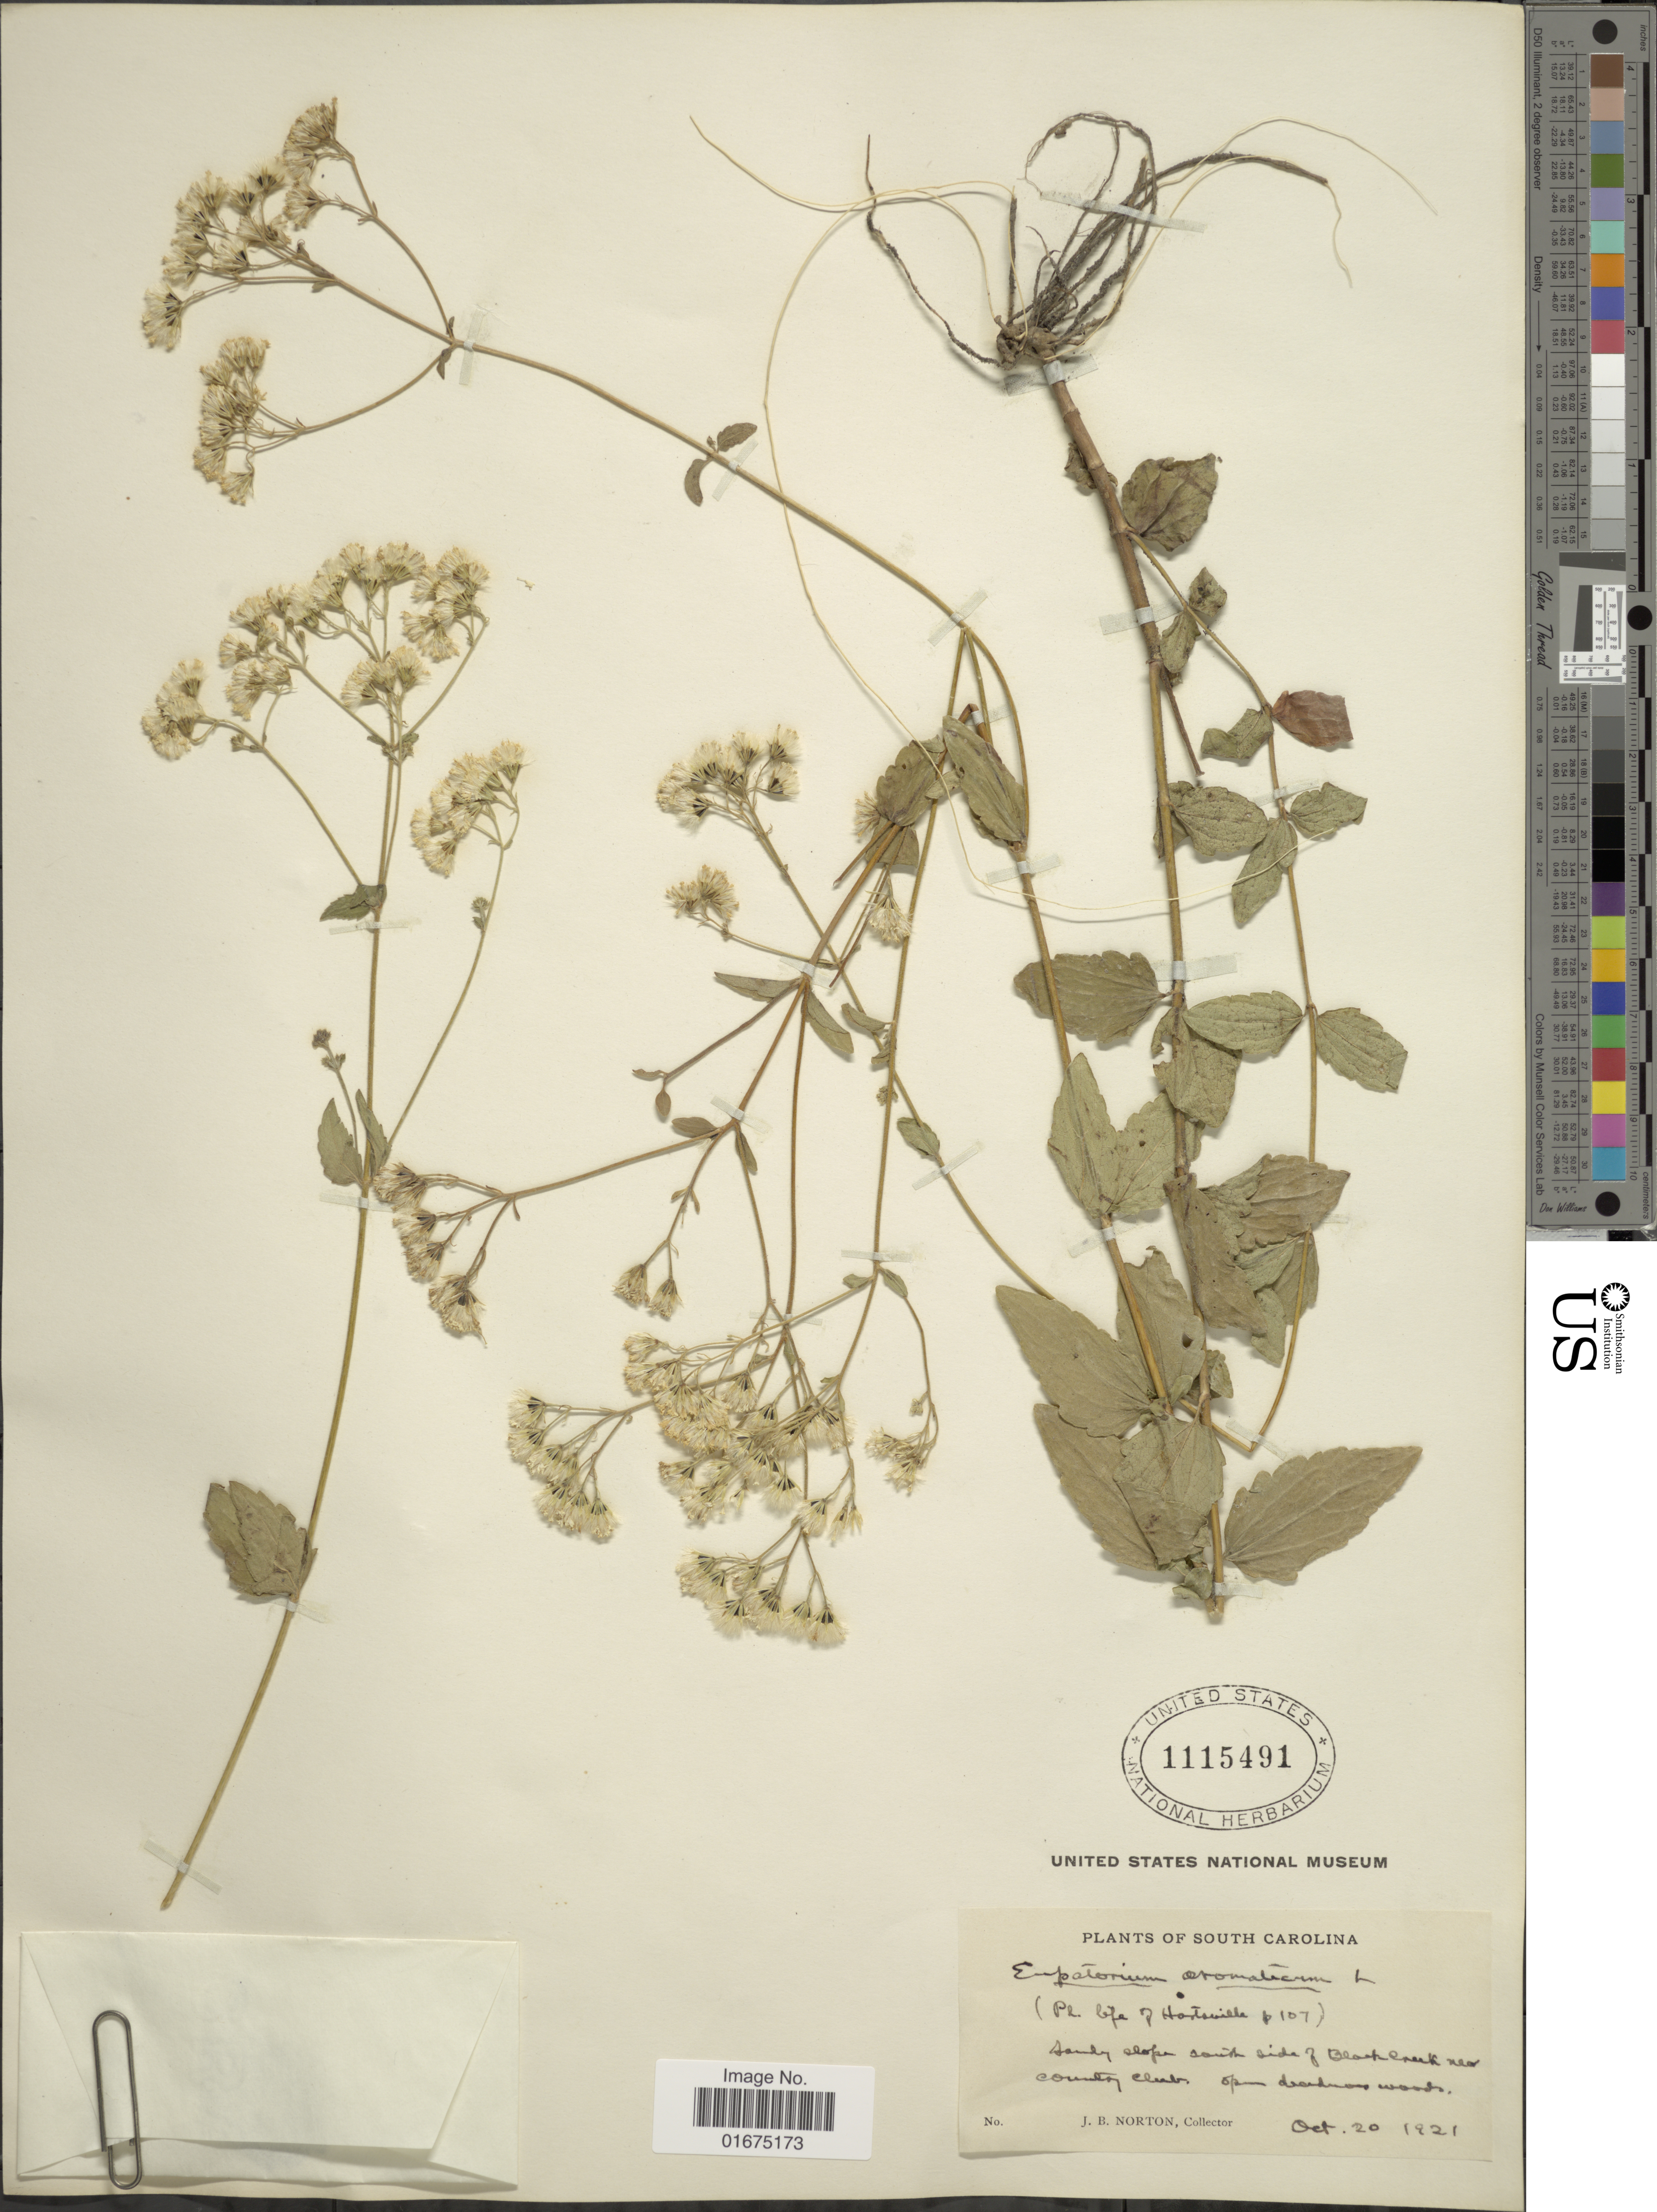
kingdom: Plantae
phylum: Tracheophyta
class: Magnoliopsida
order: Asterales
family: Asteraceae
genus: Ageratina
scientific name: Ageratina aromatica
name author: (L.) Spach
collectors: J. B. Norton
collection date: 1921-10-20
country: United States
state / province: South Carolina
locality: Sandy slope south side of Black Creek near Country Club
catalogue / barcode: US 115491